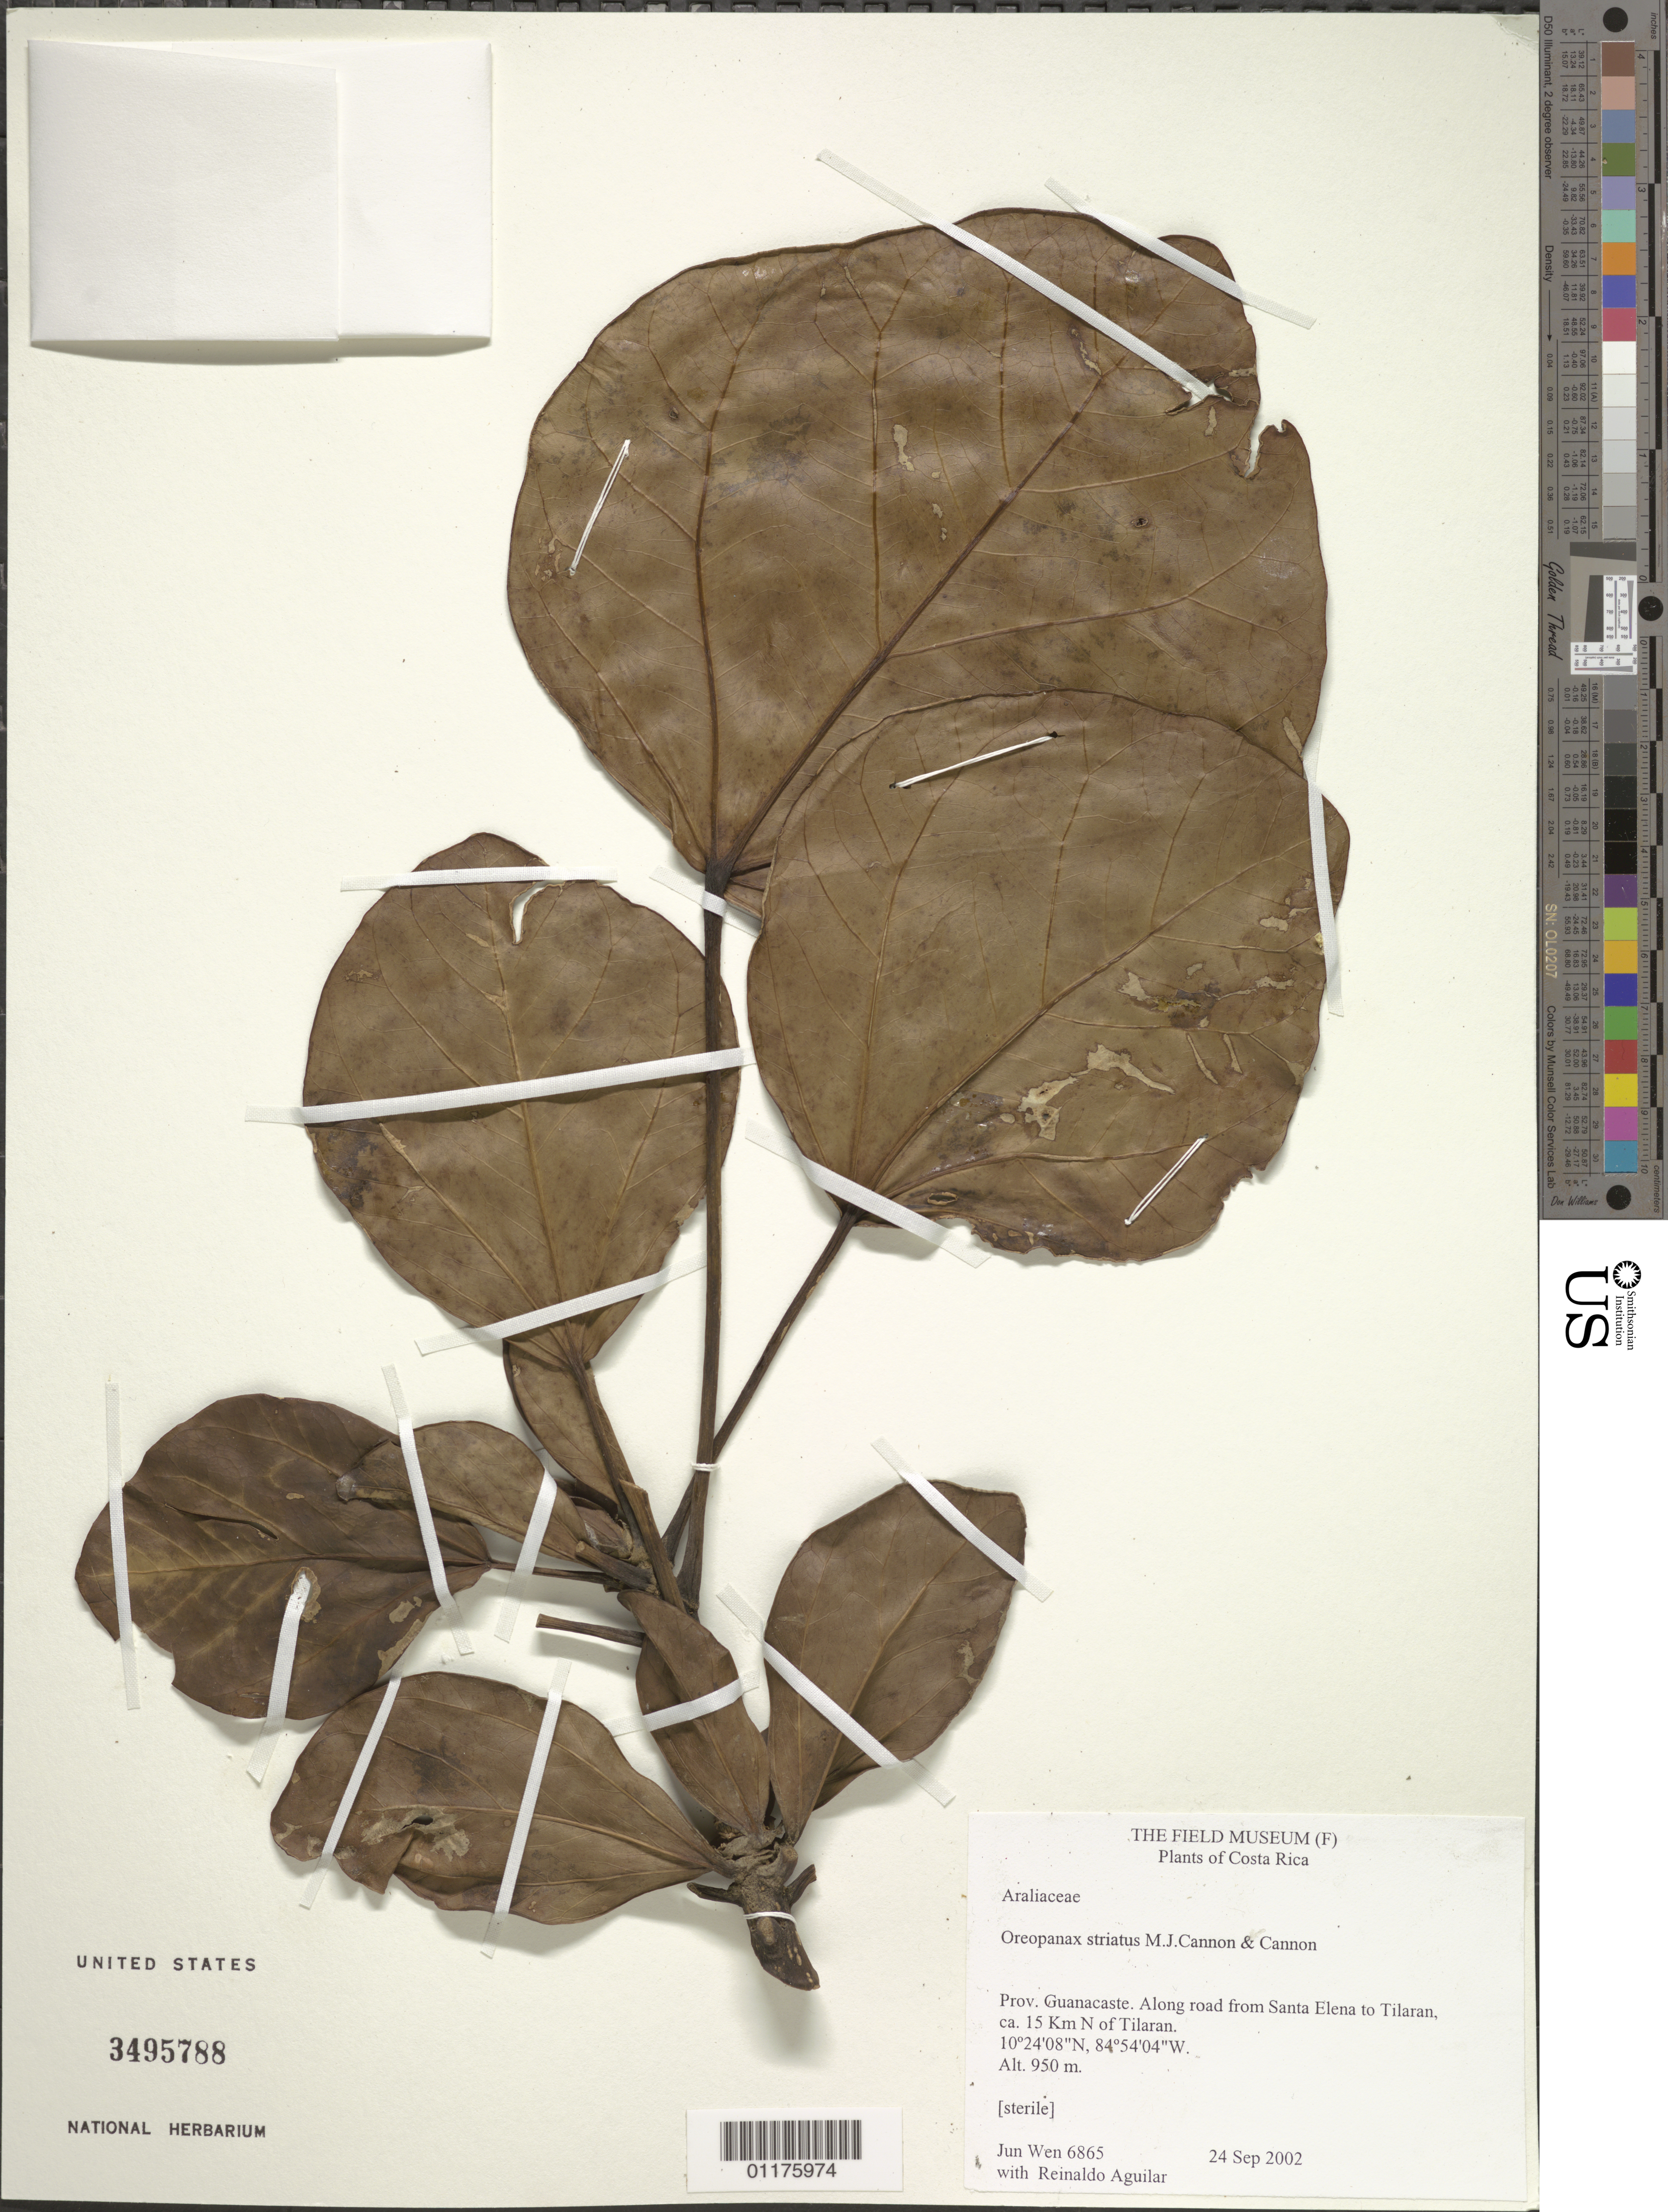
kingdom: Plantae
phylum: Tracheophyta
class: Magnoliopsida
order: Apiales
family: Araliaceae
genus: Oreopanax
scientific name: Oreopanax striatus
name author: (J. Cannon) M.J. Cannon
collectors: J. Wen & R. Aguilar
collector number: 6865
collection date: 2002-09-24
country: Costa Rica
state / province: Guanacaste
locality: Along road from Santa Elena to Tilaran, ca. 15km N of Tilaran.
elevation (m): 950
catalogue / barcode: US 3495788